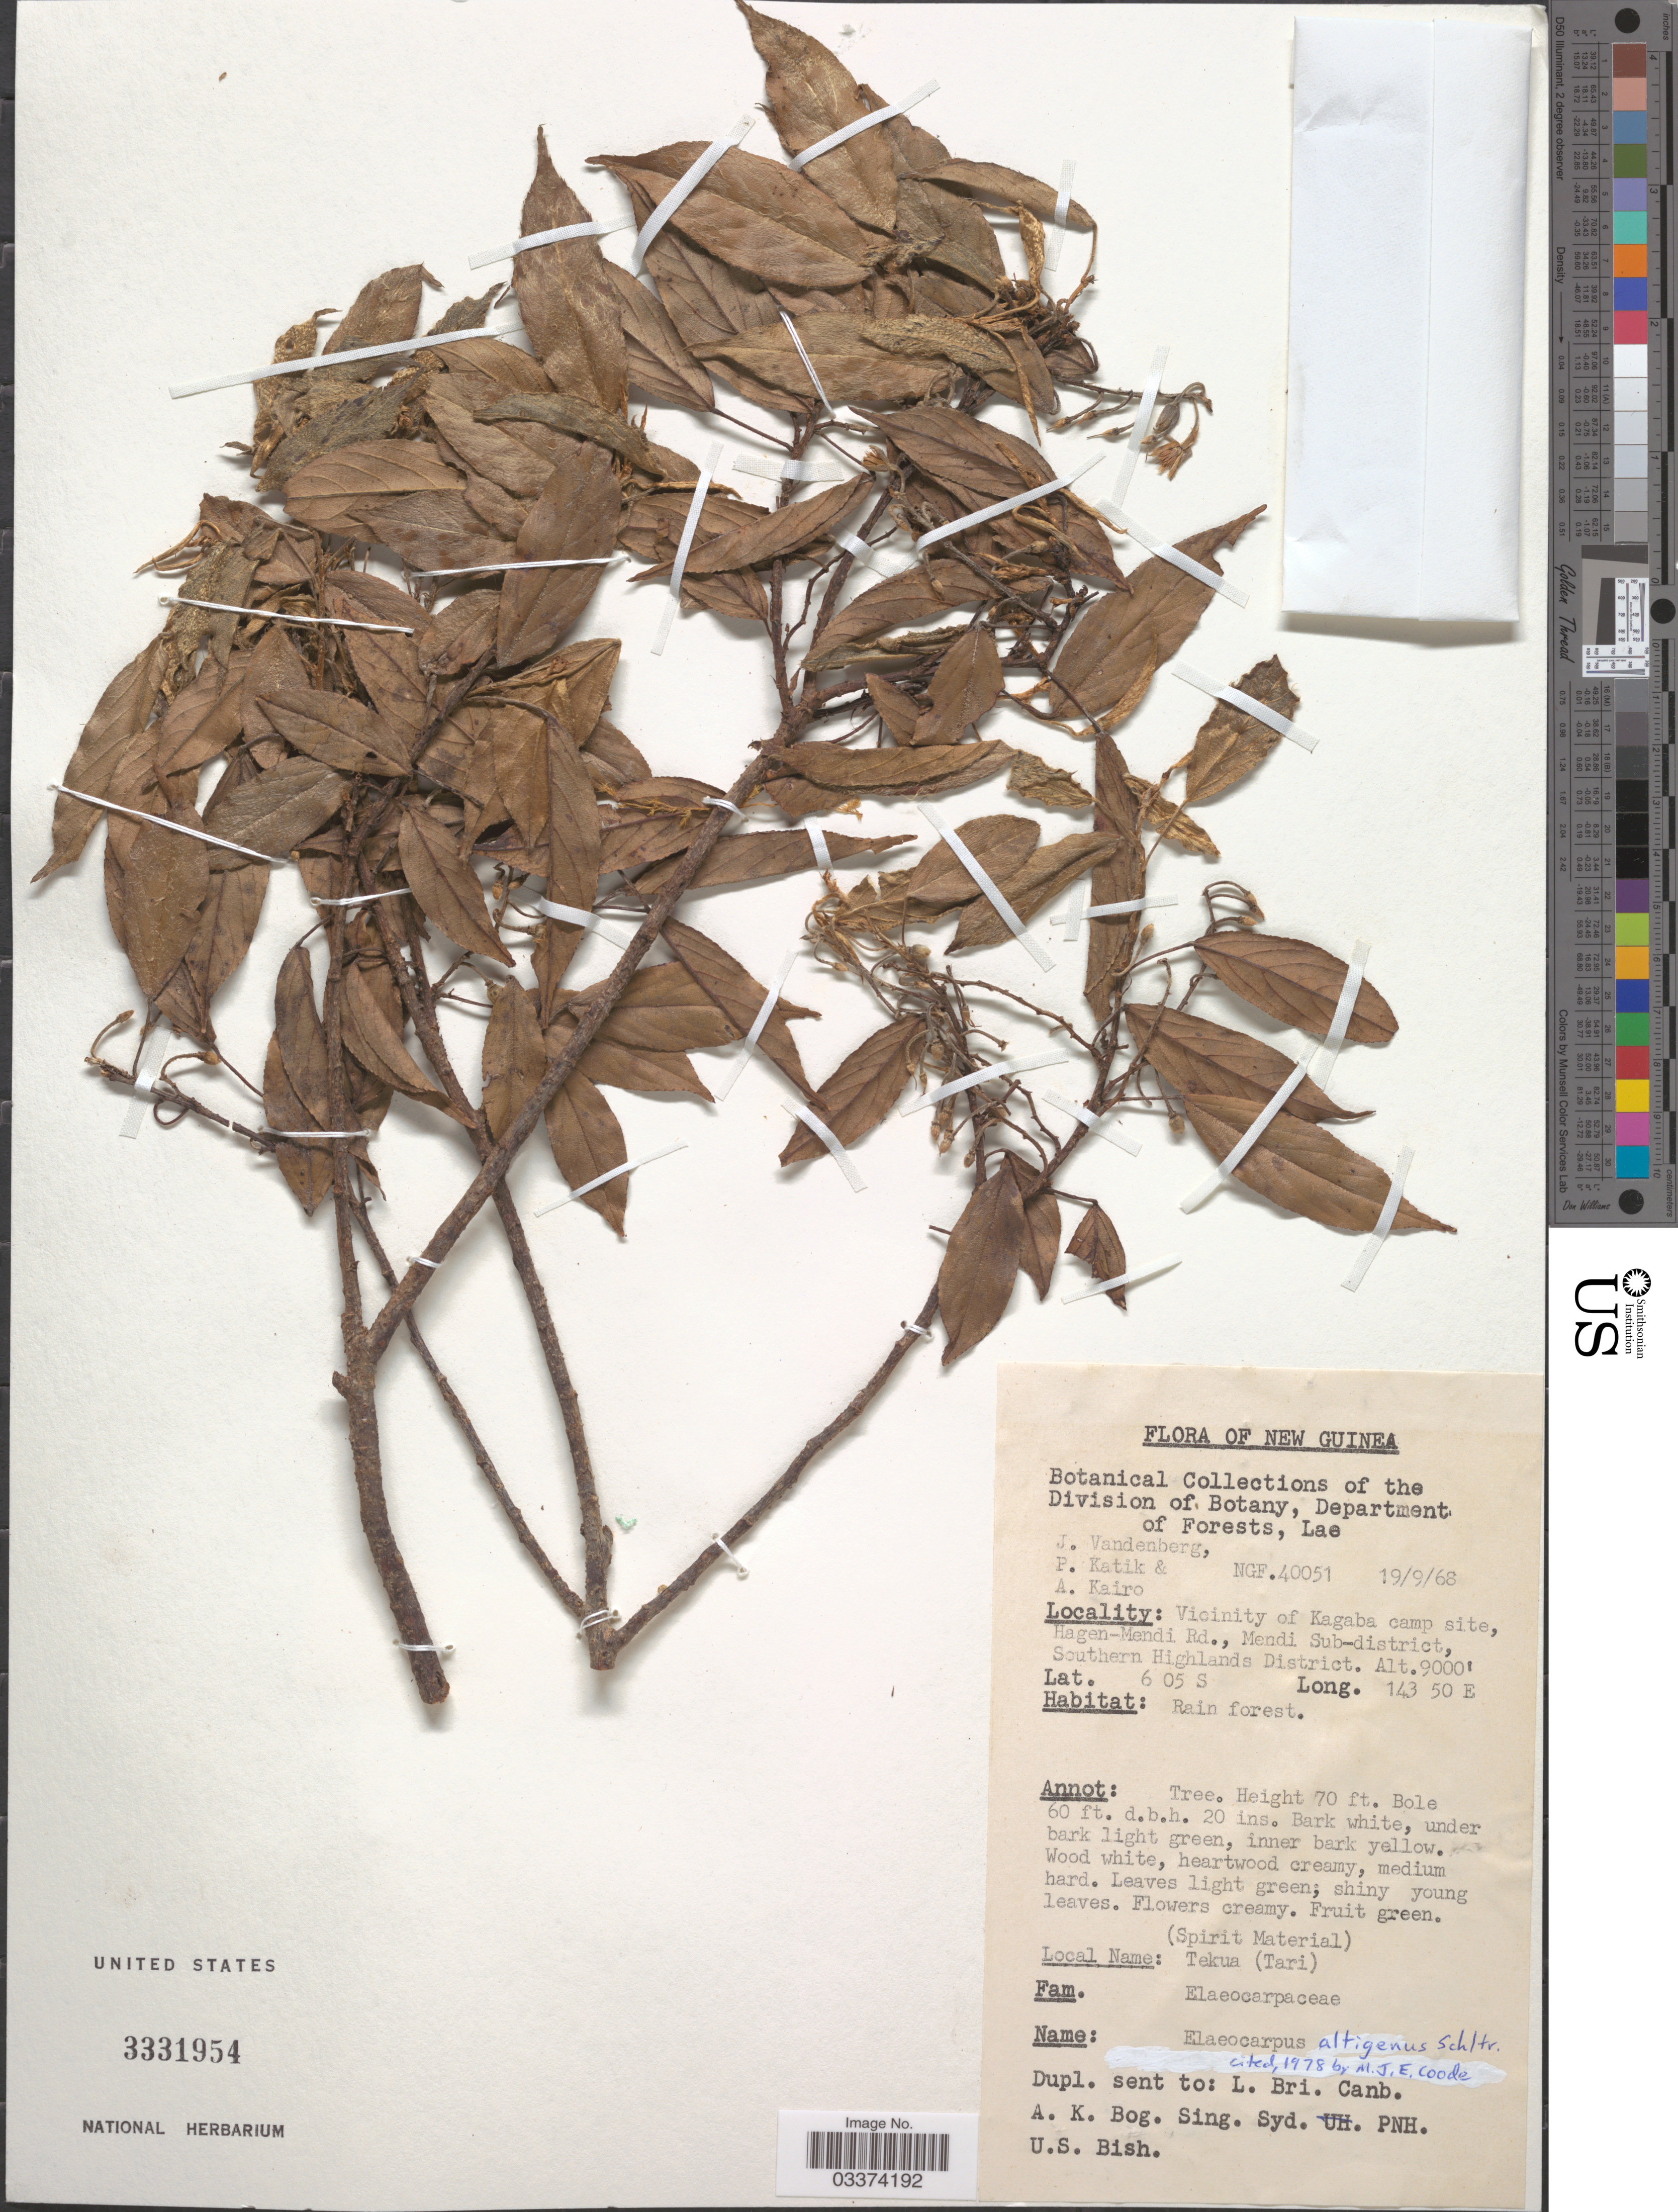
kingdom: Plantae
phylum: Tracheophyta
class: Magnoliopsida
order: Oxalidales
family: Elaeocarpaceae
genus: Elaeocarpus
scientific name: Elaeocarpus altigenus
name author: Schltr.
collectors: J. Vandenberg, P. Katik & A. Kairo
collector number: NGF 40051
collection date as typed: Transcribed d/m/y: 19/9/68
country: Papua New Guinea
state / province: Southern Highlands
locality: New Guinea. Vicinity of Kagaba camp site, Hagen-Mendi Rd., Mendi Sub-district, Southern Highlands District.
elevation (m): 2743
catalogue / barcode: US 3331954